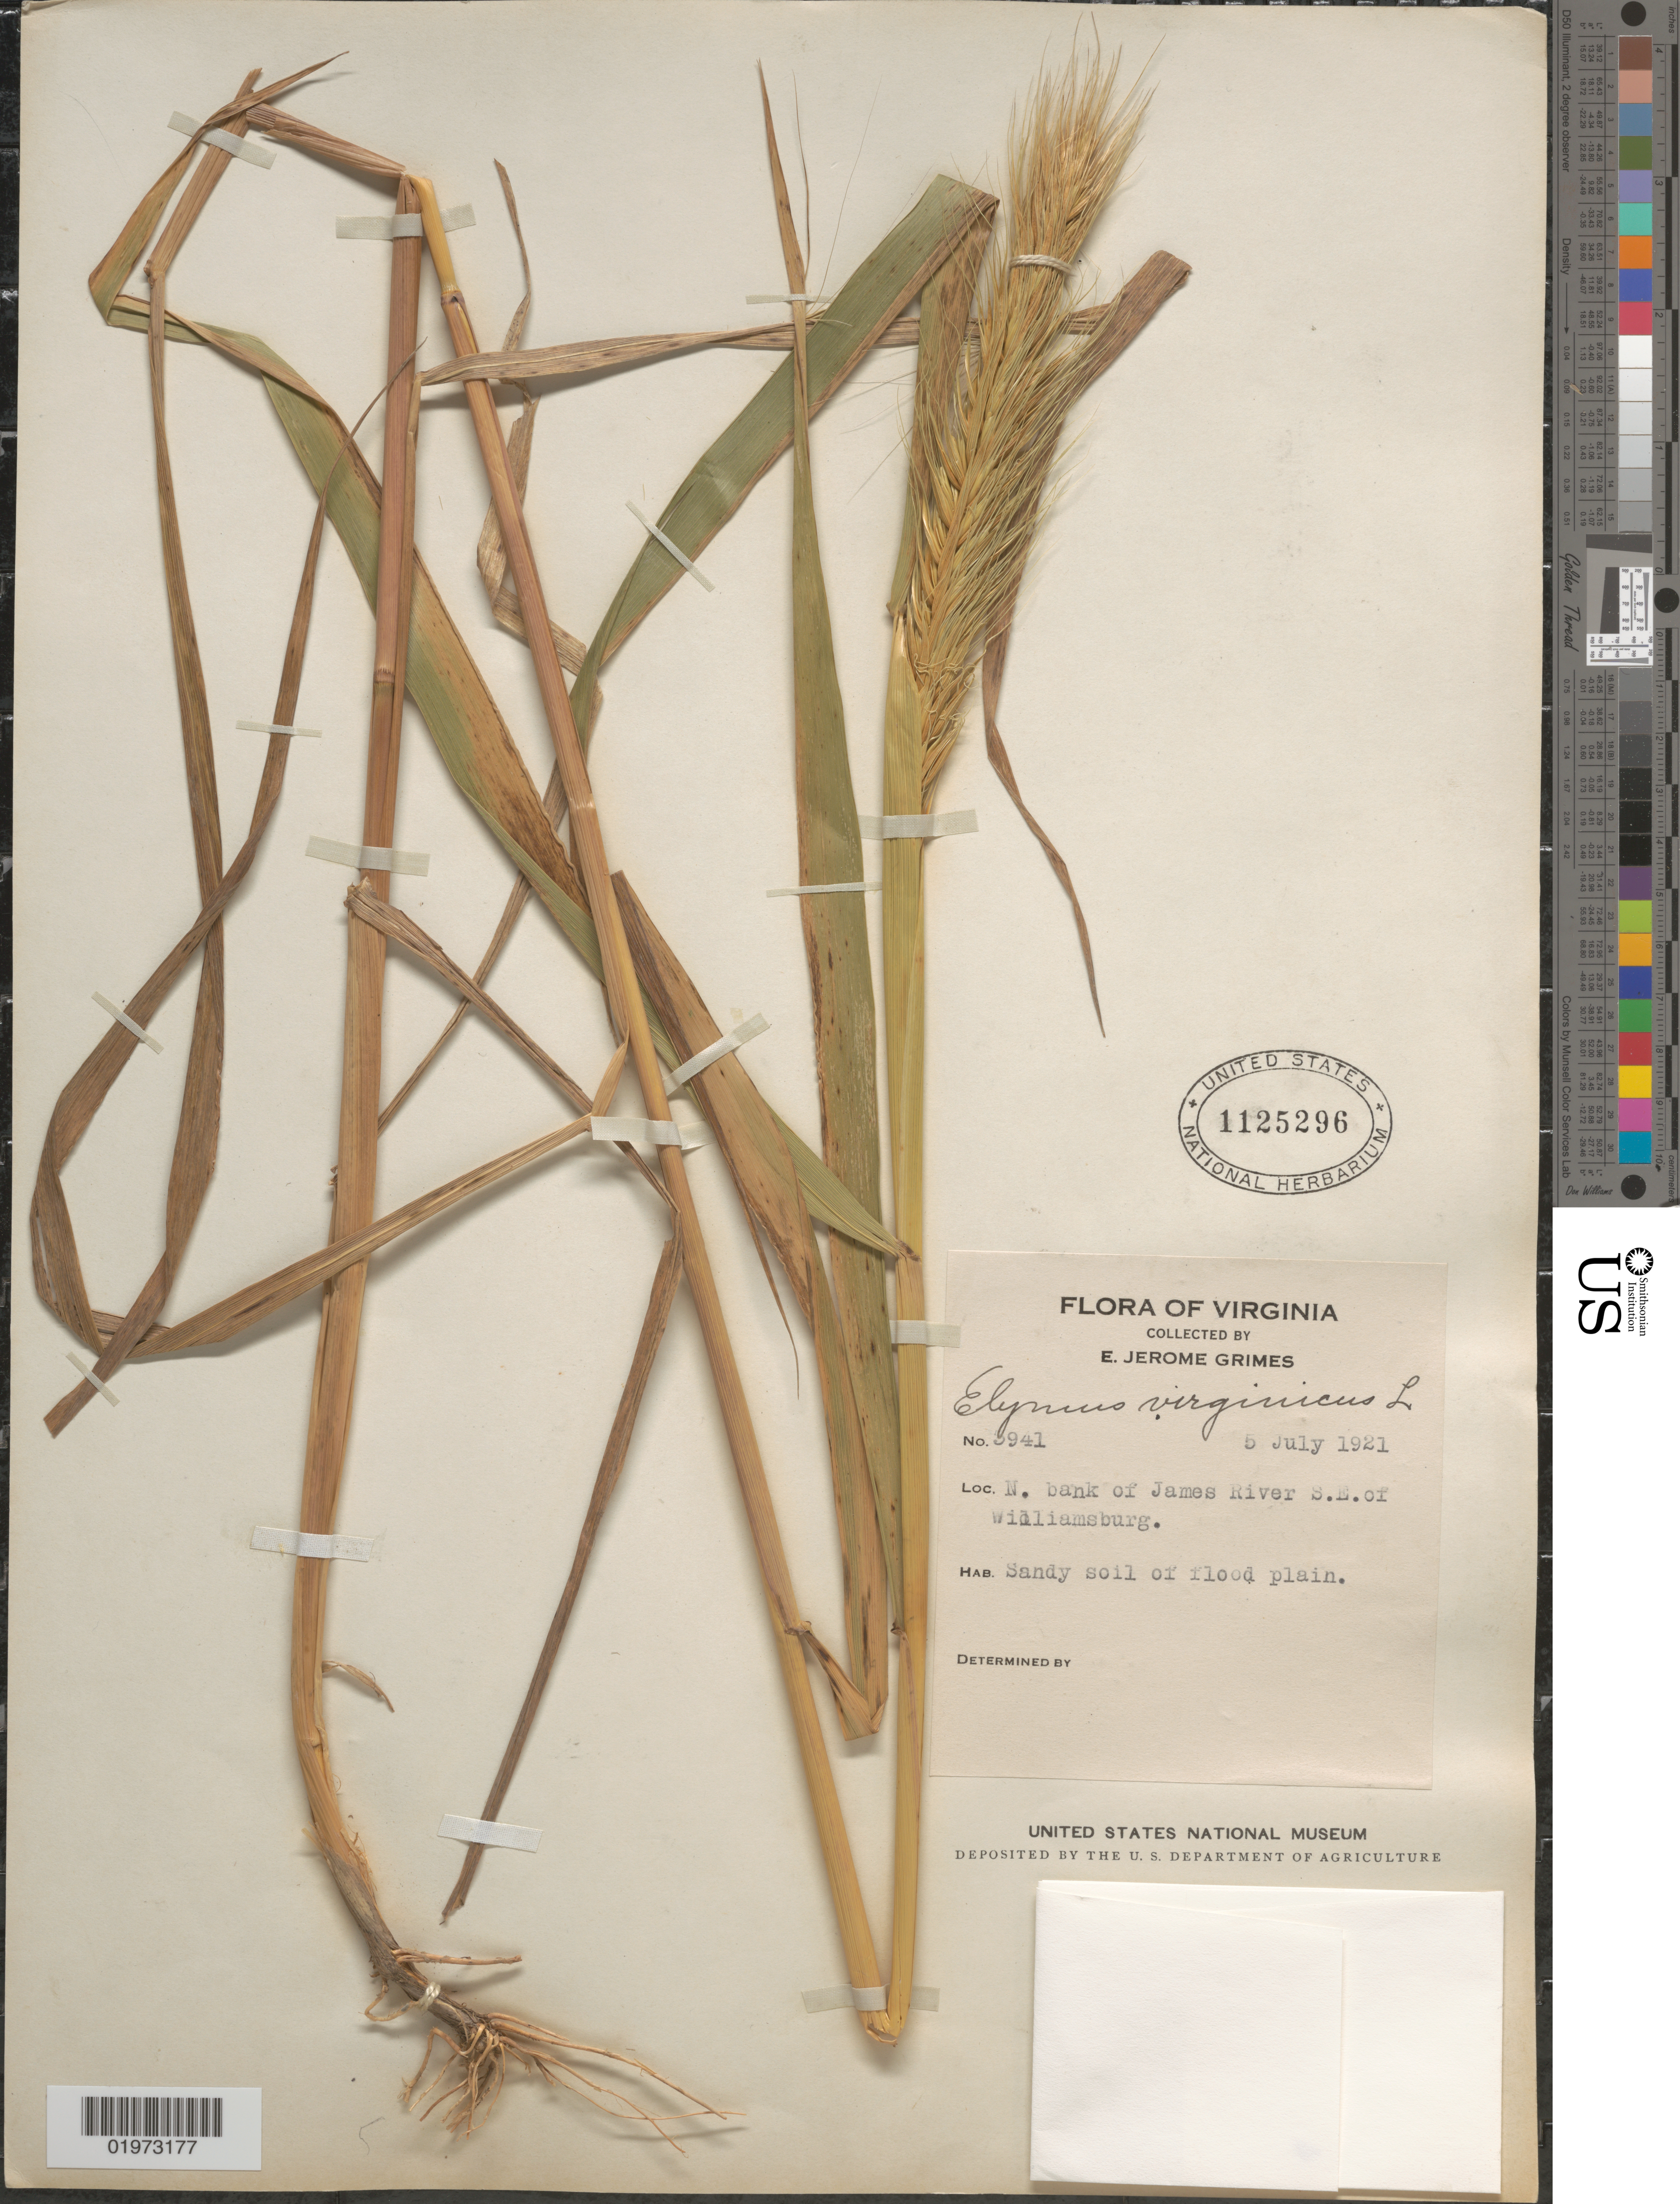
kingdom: Plantae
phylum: Tracheophyta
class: Liliopsida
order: Poales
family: Poaceae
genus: Elymus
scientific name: Elymus virginicus var. virginicus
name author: L.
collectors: E. J. Grimes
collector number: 3941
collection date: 1921-07-05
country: United States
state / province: Virginia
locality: N. bank of James River S. E. of Williamsburg.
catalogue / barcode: US 1125296